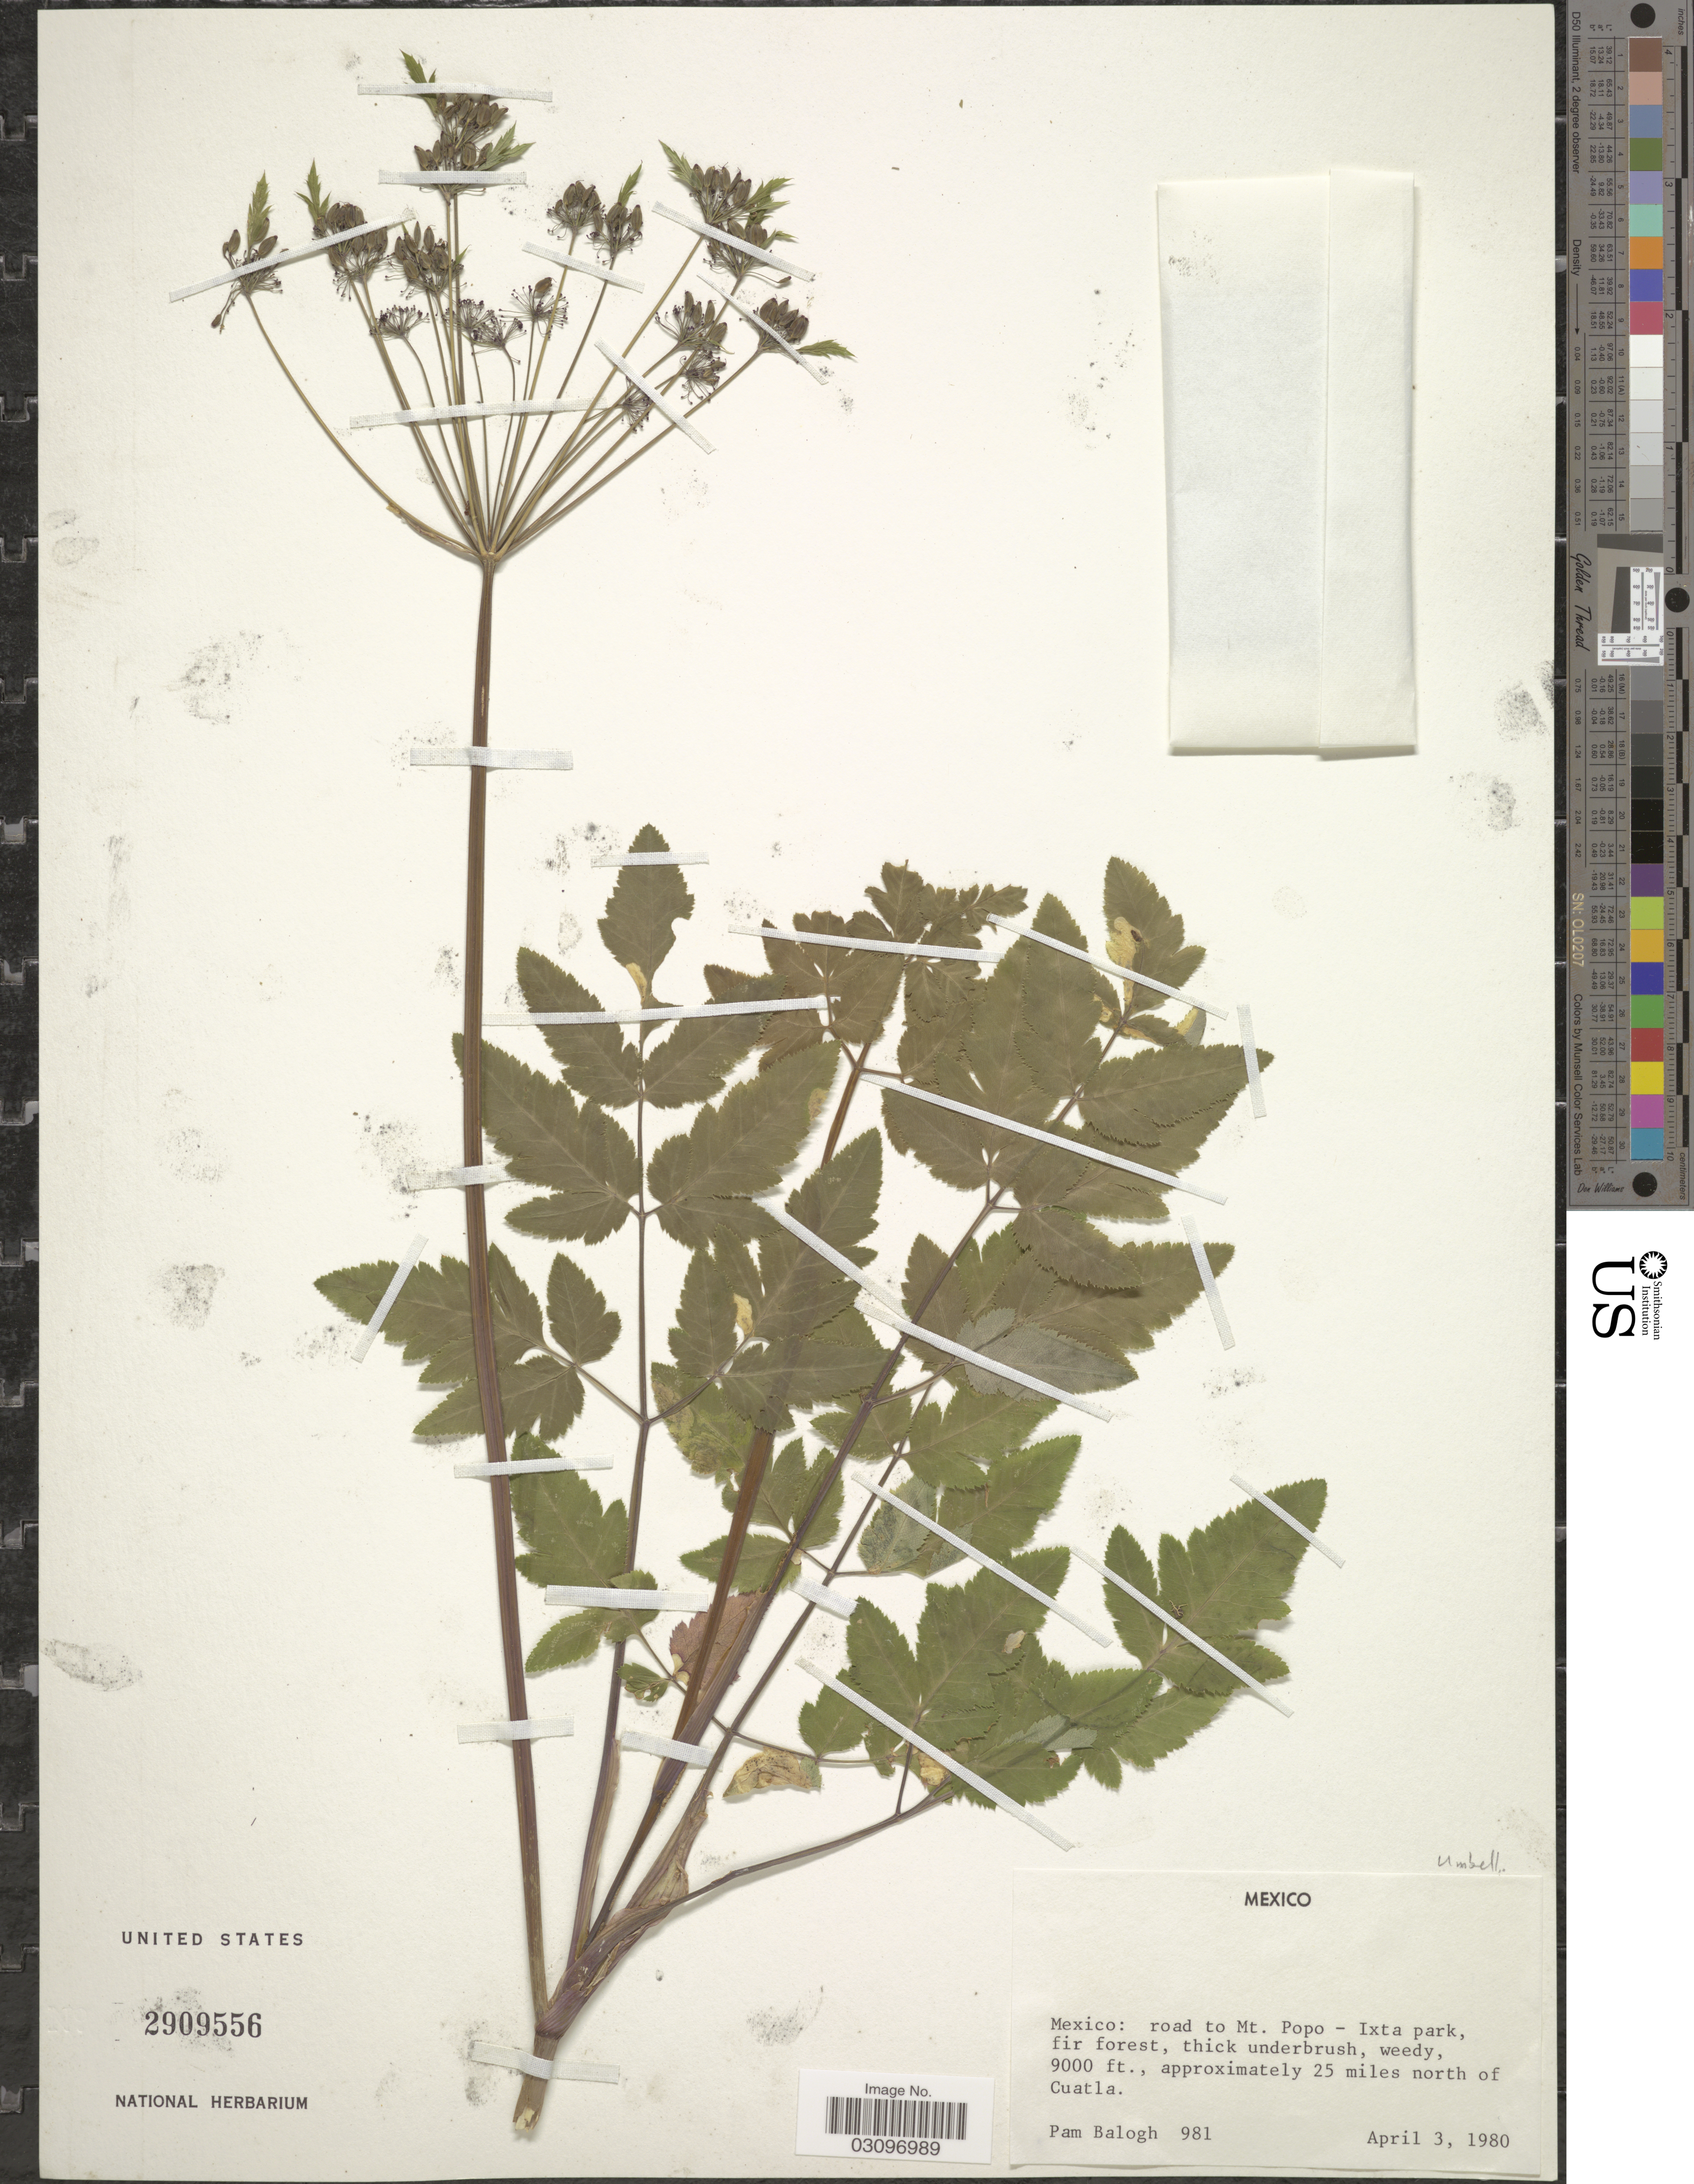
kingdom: Plantae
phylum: Tracheophyta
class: Magnoliopsida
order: Apiales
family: Apiaceae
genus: Arracacia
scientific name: Arracacia sp.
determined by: Mendoza, M.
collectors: P. Balogh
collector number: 981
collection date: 1980-04-03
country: Mexico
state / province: México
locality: Road to Mt. Popo - Ixta park, approximately 25 miles north of Cuatla.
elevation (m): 2743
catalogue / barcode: US 2909556